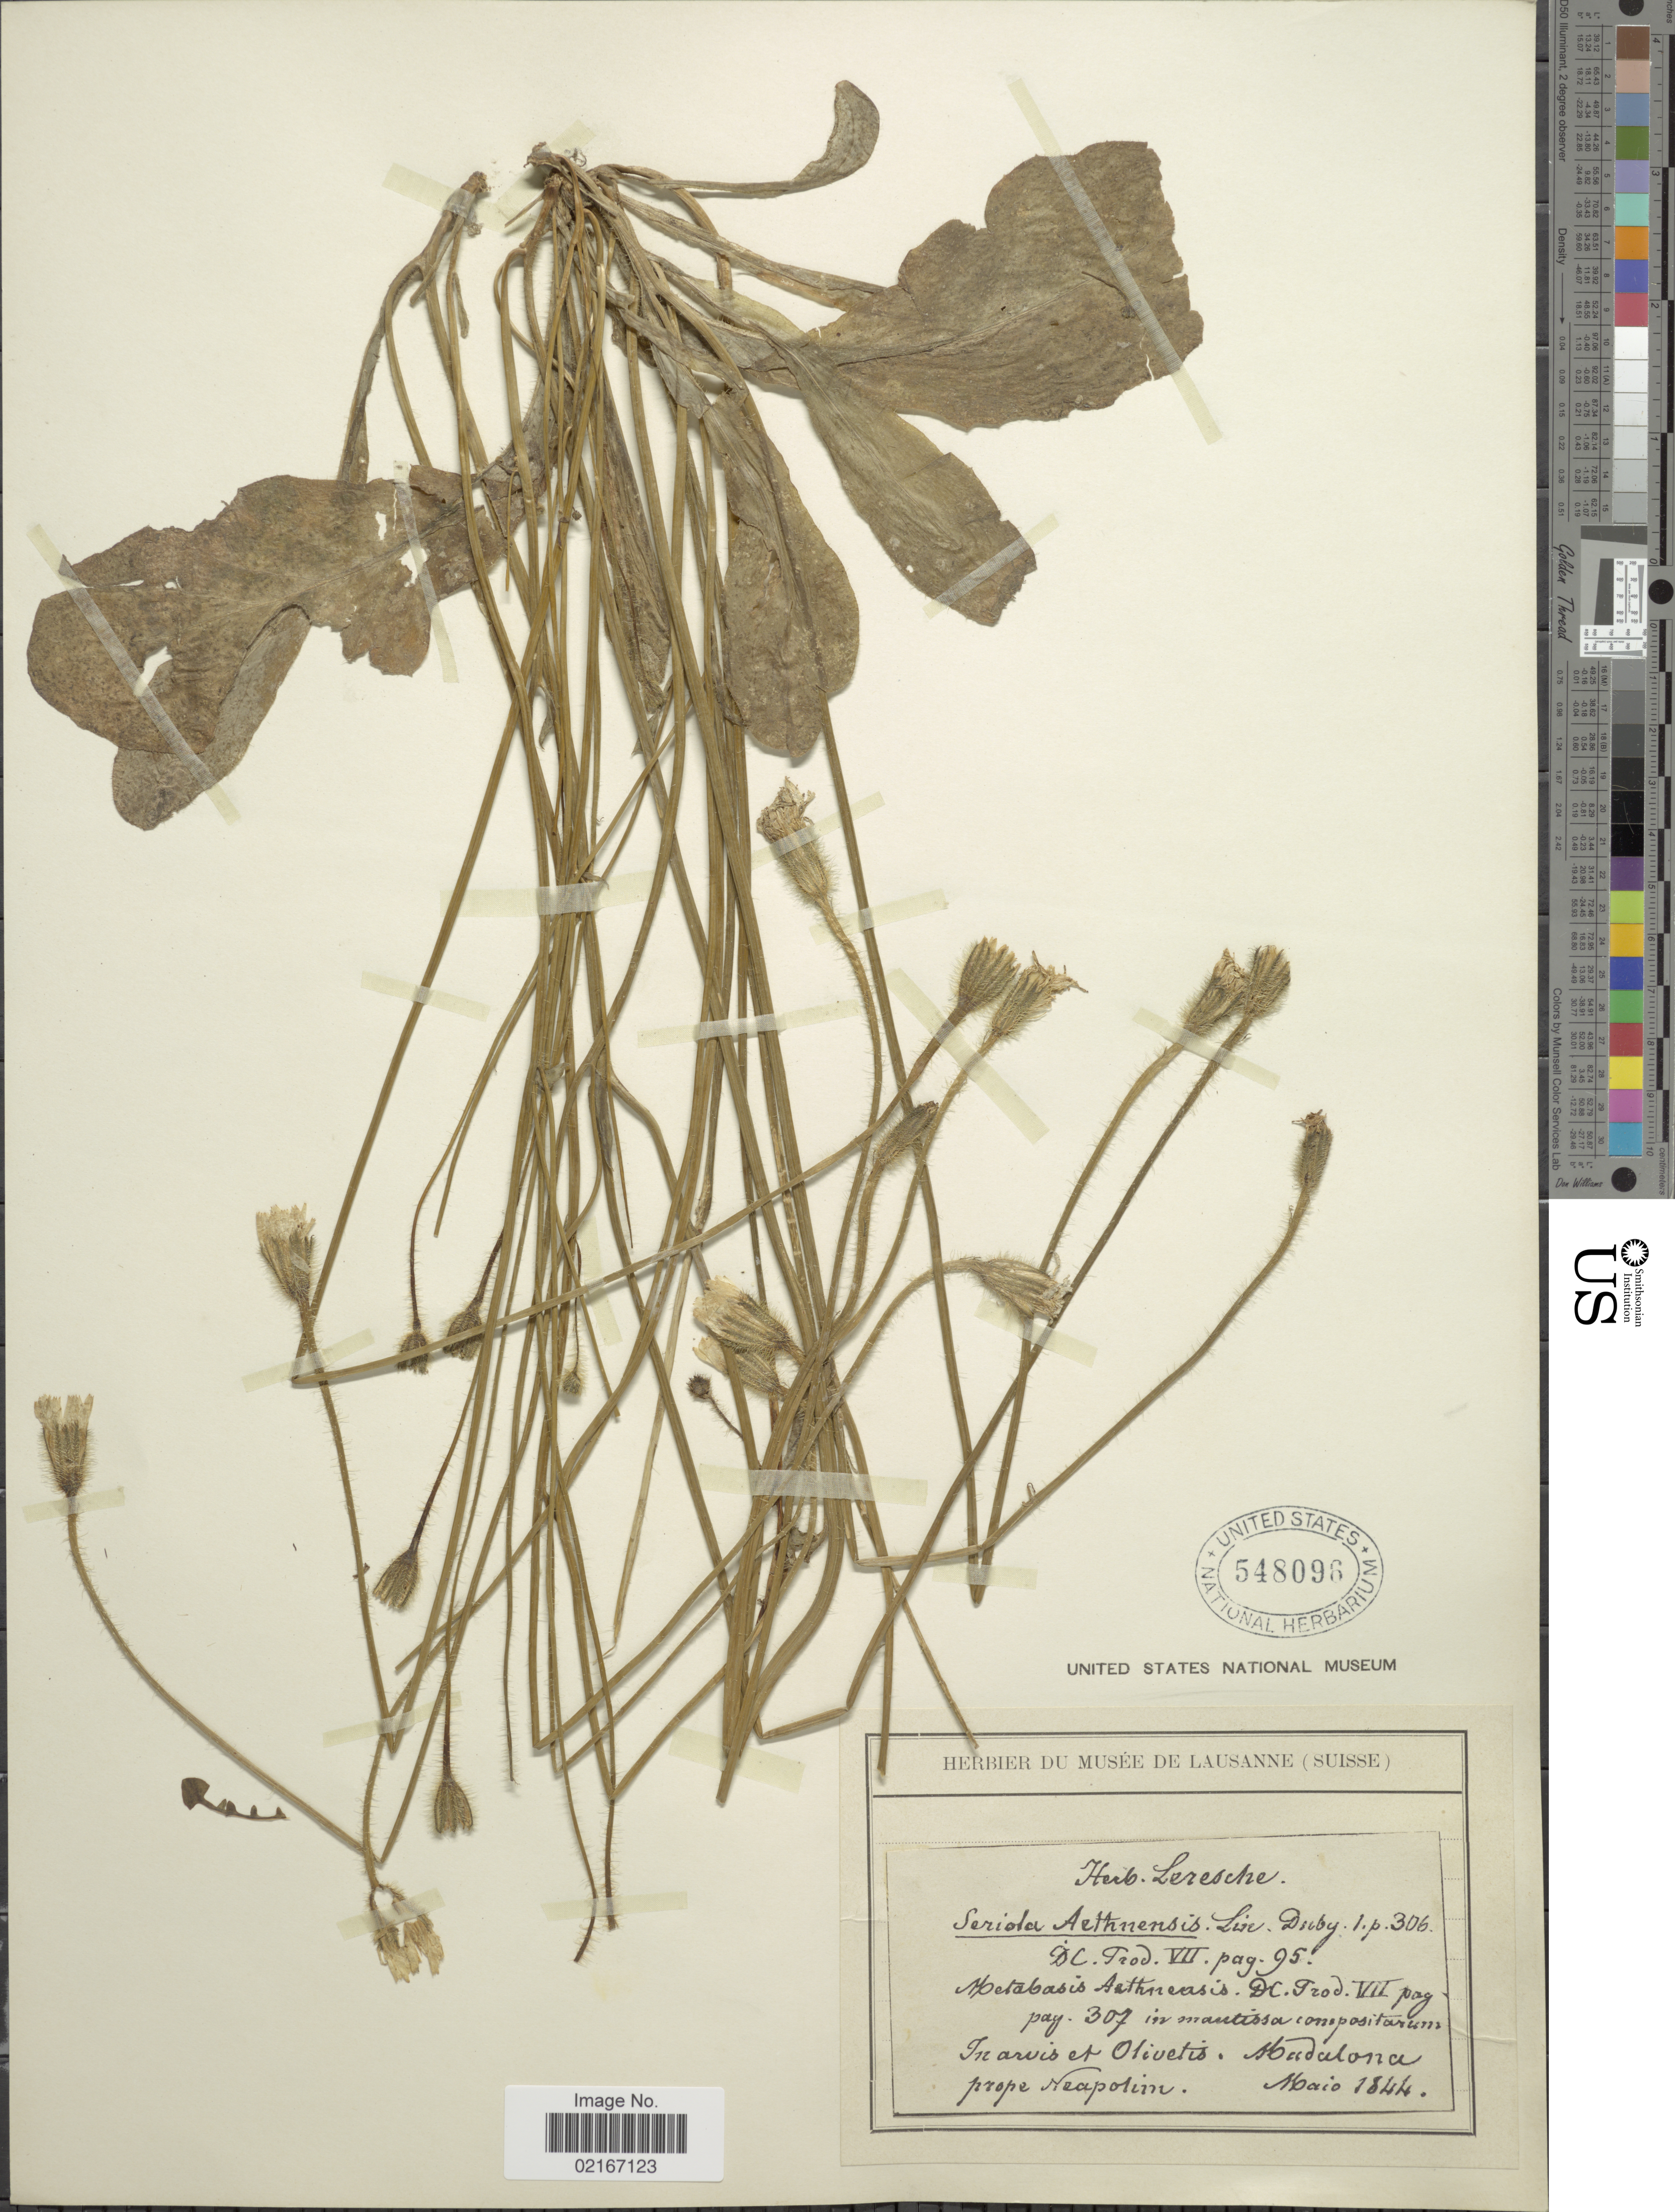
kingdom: Plantae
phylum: Tracheophyta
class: Magnoliopsida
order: Asterales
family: Asteraceae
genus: Hypochaeris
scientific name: Hypochaeris achyrophorus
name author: L.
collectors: ex herb. Leresche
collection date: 1844-05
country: Italy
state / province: Campania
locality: In mantissa comspositarum, In arvis et Olivetis, Madalona, prope Neapotim [interpreted]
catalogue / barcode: US 548096